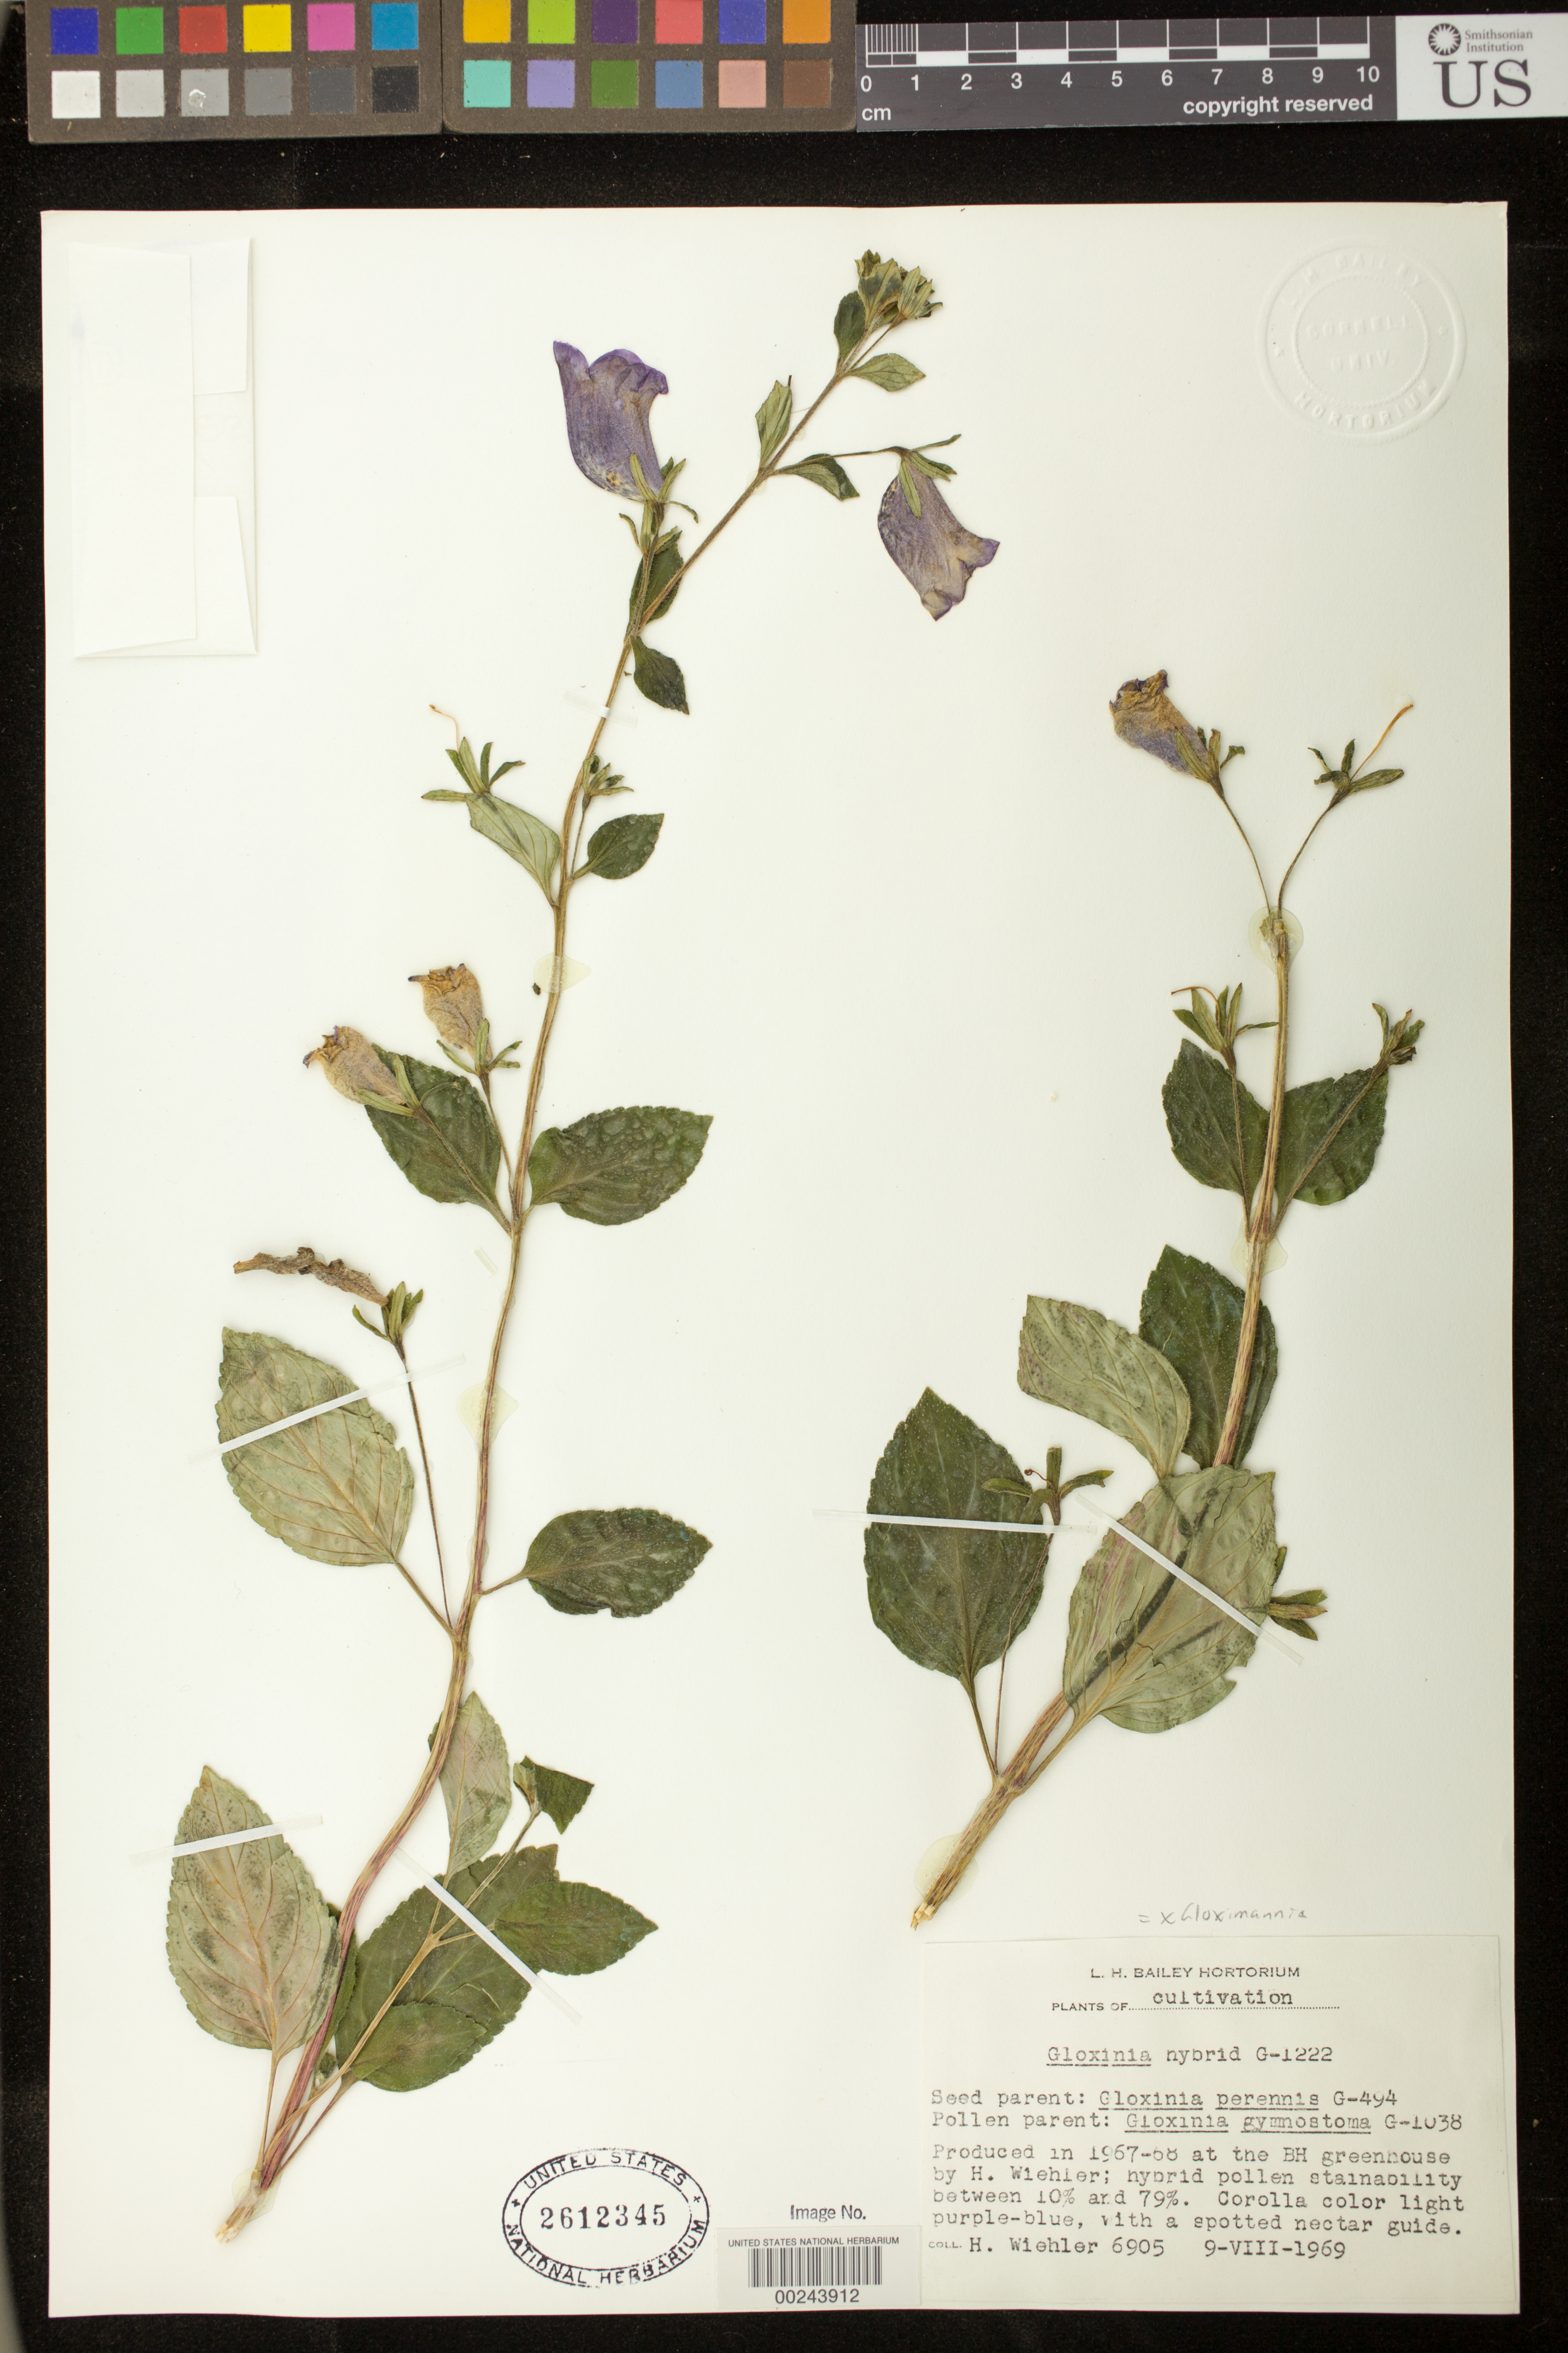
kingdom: Plantae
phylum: Tracheophyta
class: Magnoliopsida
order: Lamiales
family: Gesneriaceae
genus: Gloxinia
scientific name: Gloxinia hybrid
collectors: H. J. Wiehler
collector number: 6905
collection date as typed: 09 Aug 1969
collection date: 1969-08-09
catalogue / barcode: US 2612345